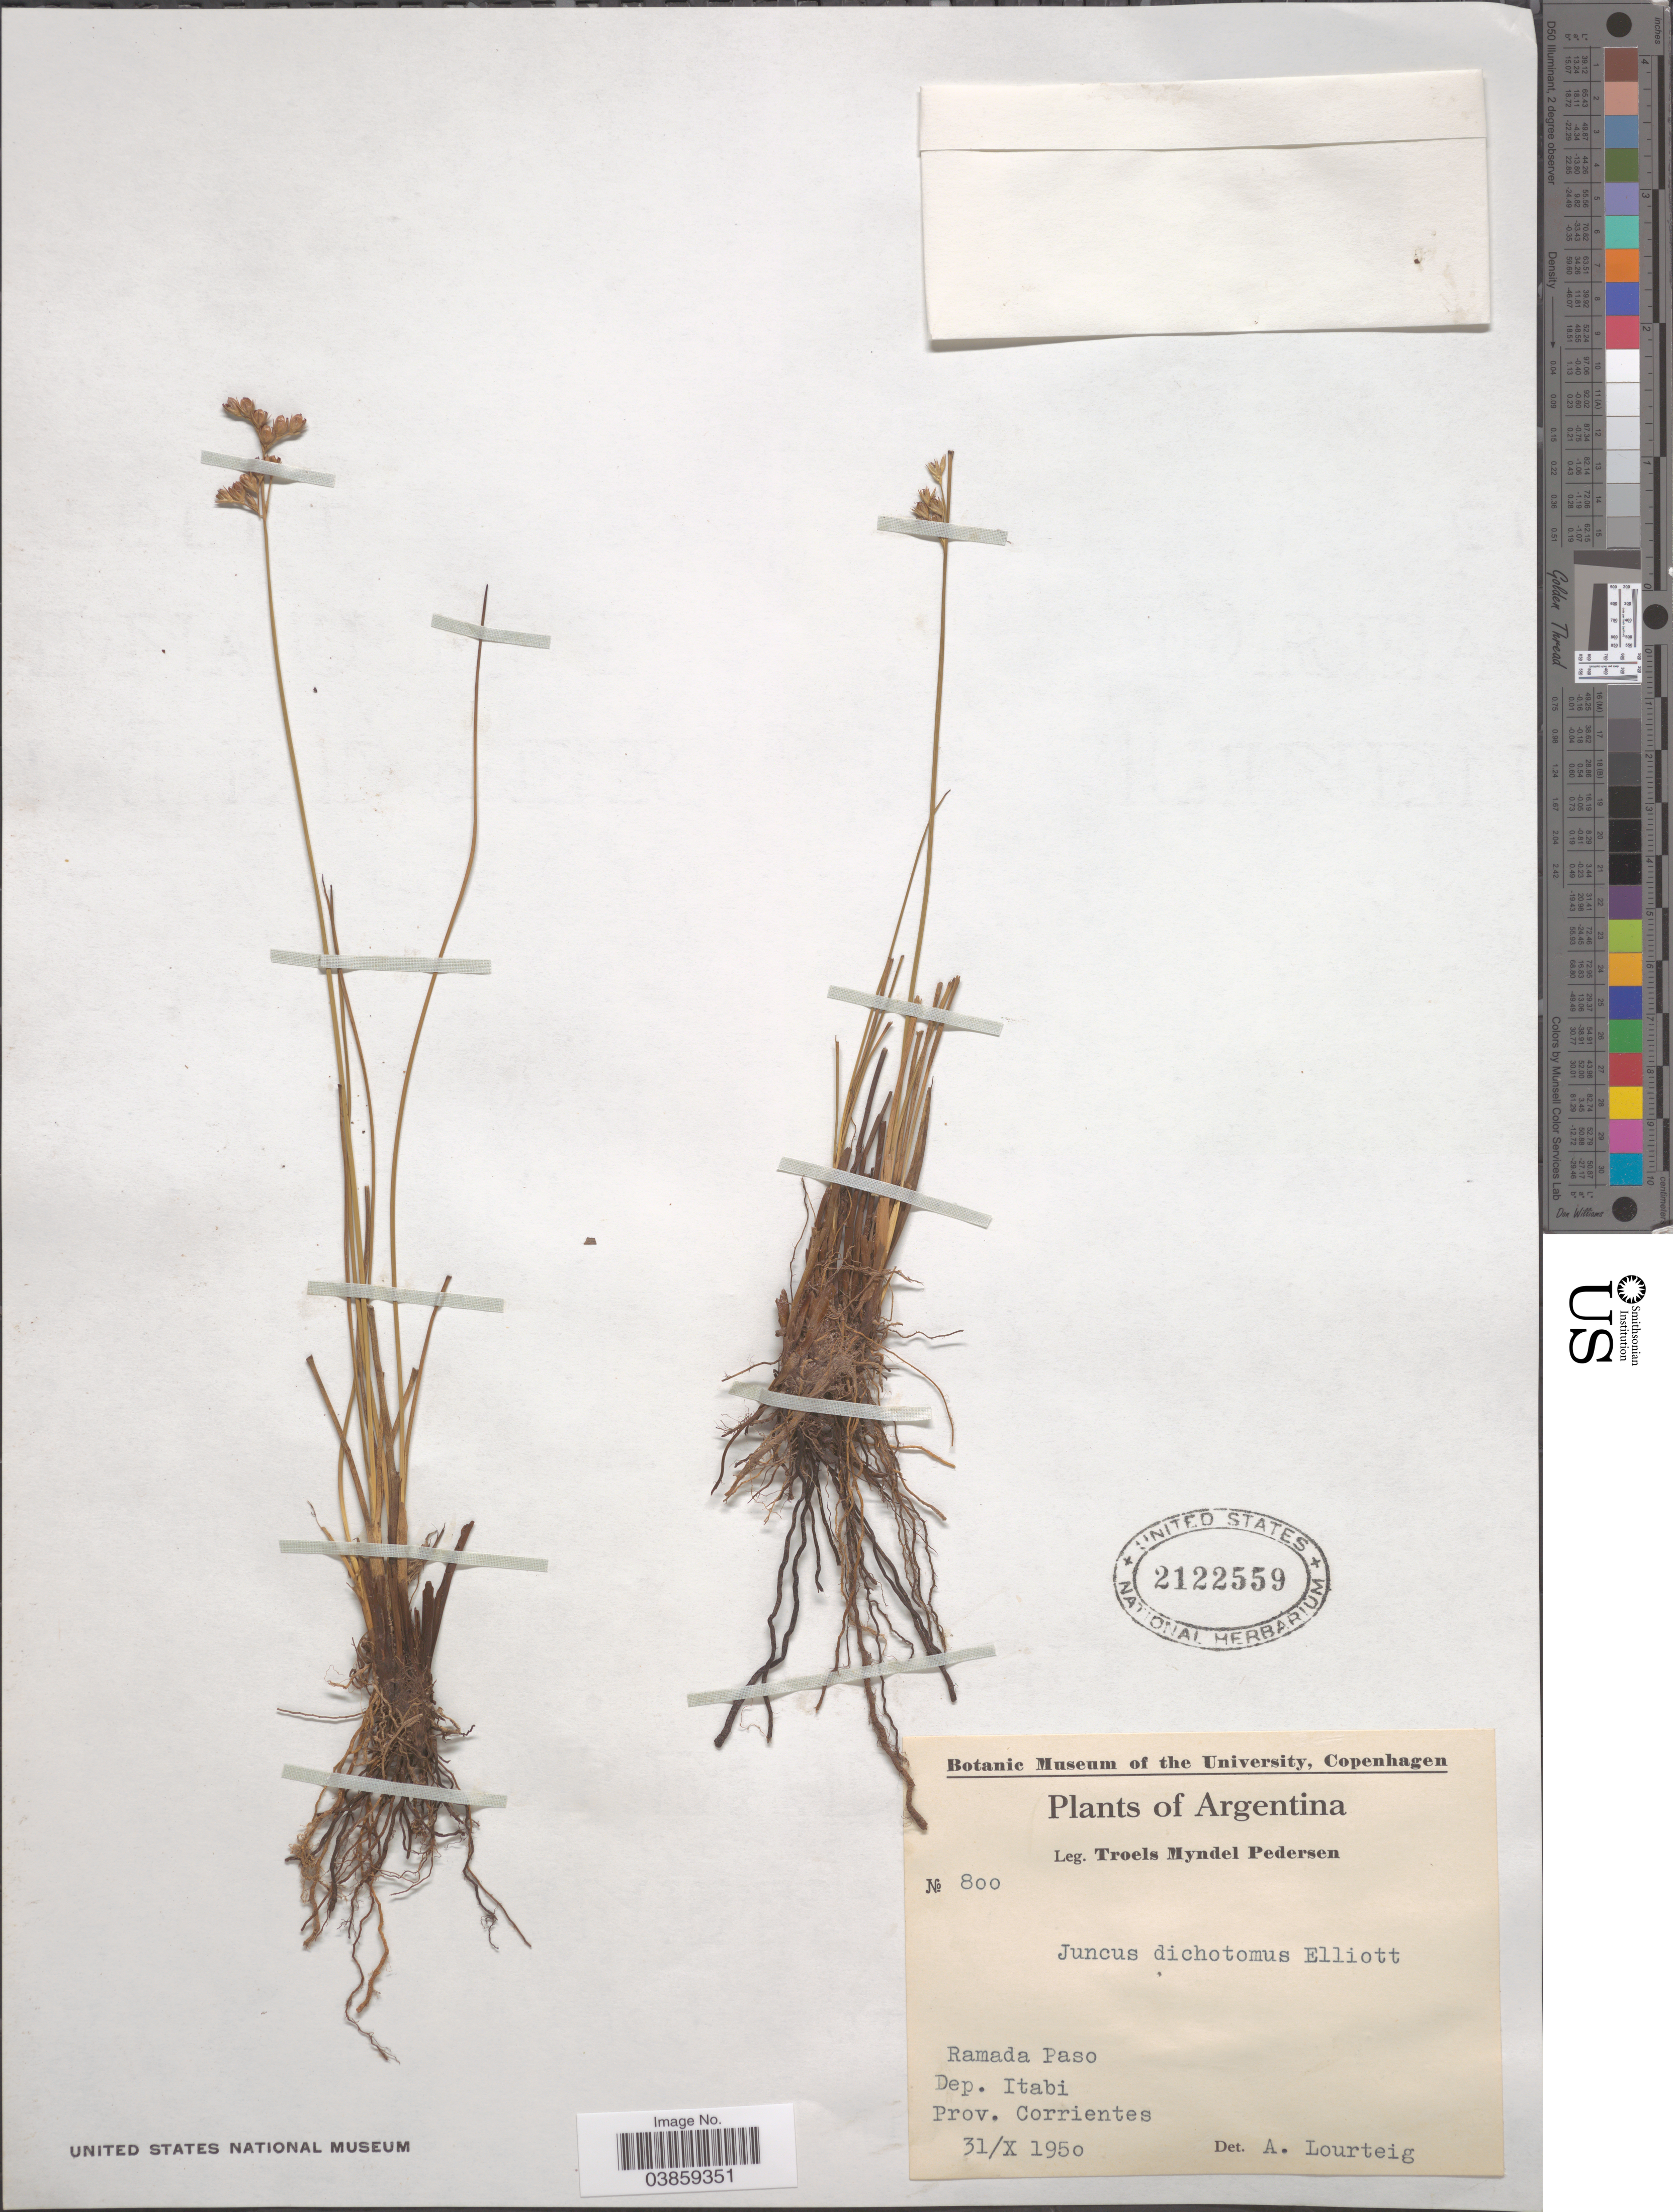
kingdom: Plantae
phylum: Tracheophyta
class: Liliopsida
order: Poales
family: Juncaceae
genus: Juncus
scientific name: Juncus dichotomus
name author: Elliott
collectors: T. Pederson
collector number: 800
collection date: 1950-10-31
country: Argentina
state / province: Corrientes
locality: Ramada Paso. Dep. Itabi.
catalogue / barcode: US 2122559